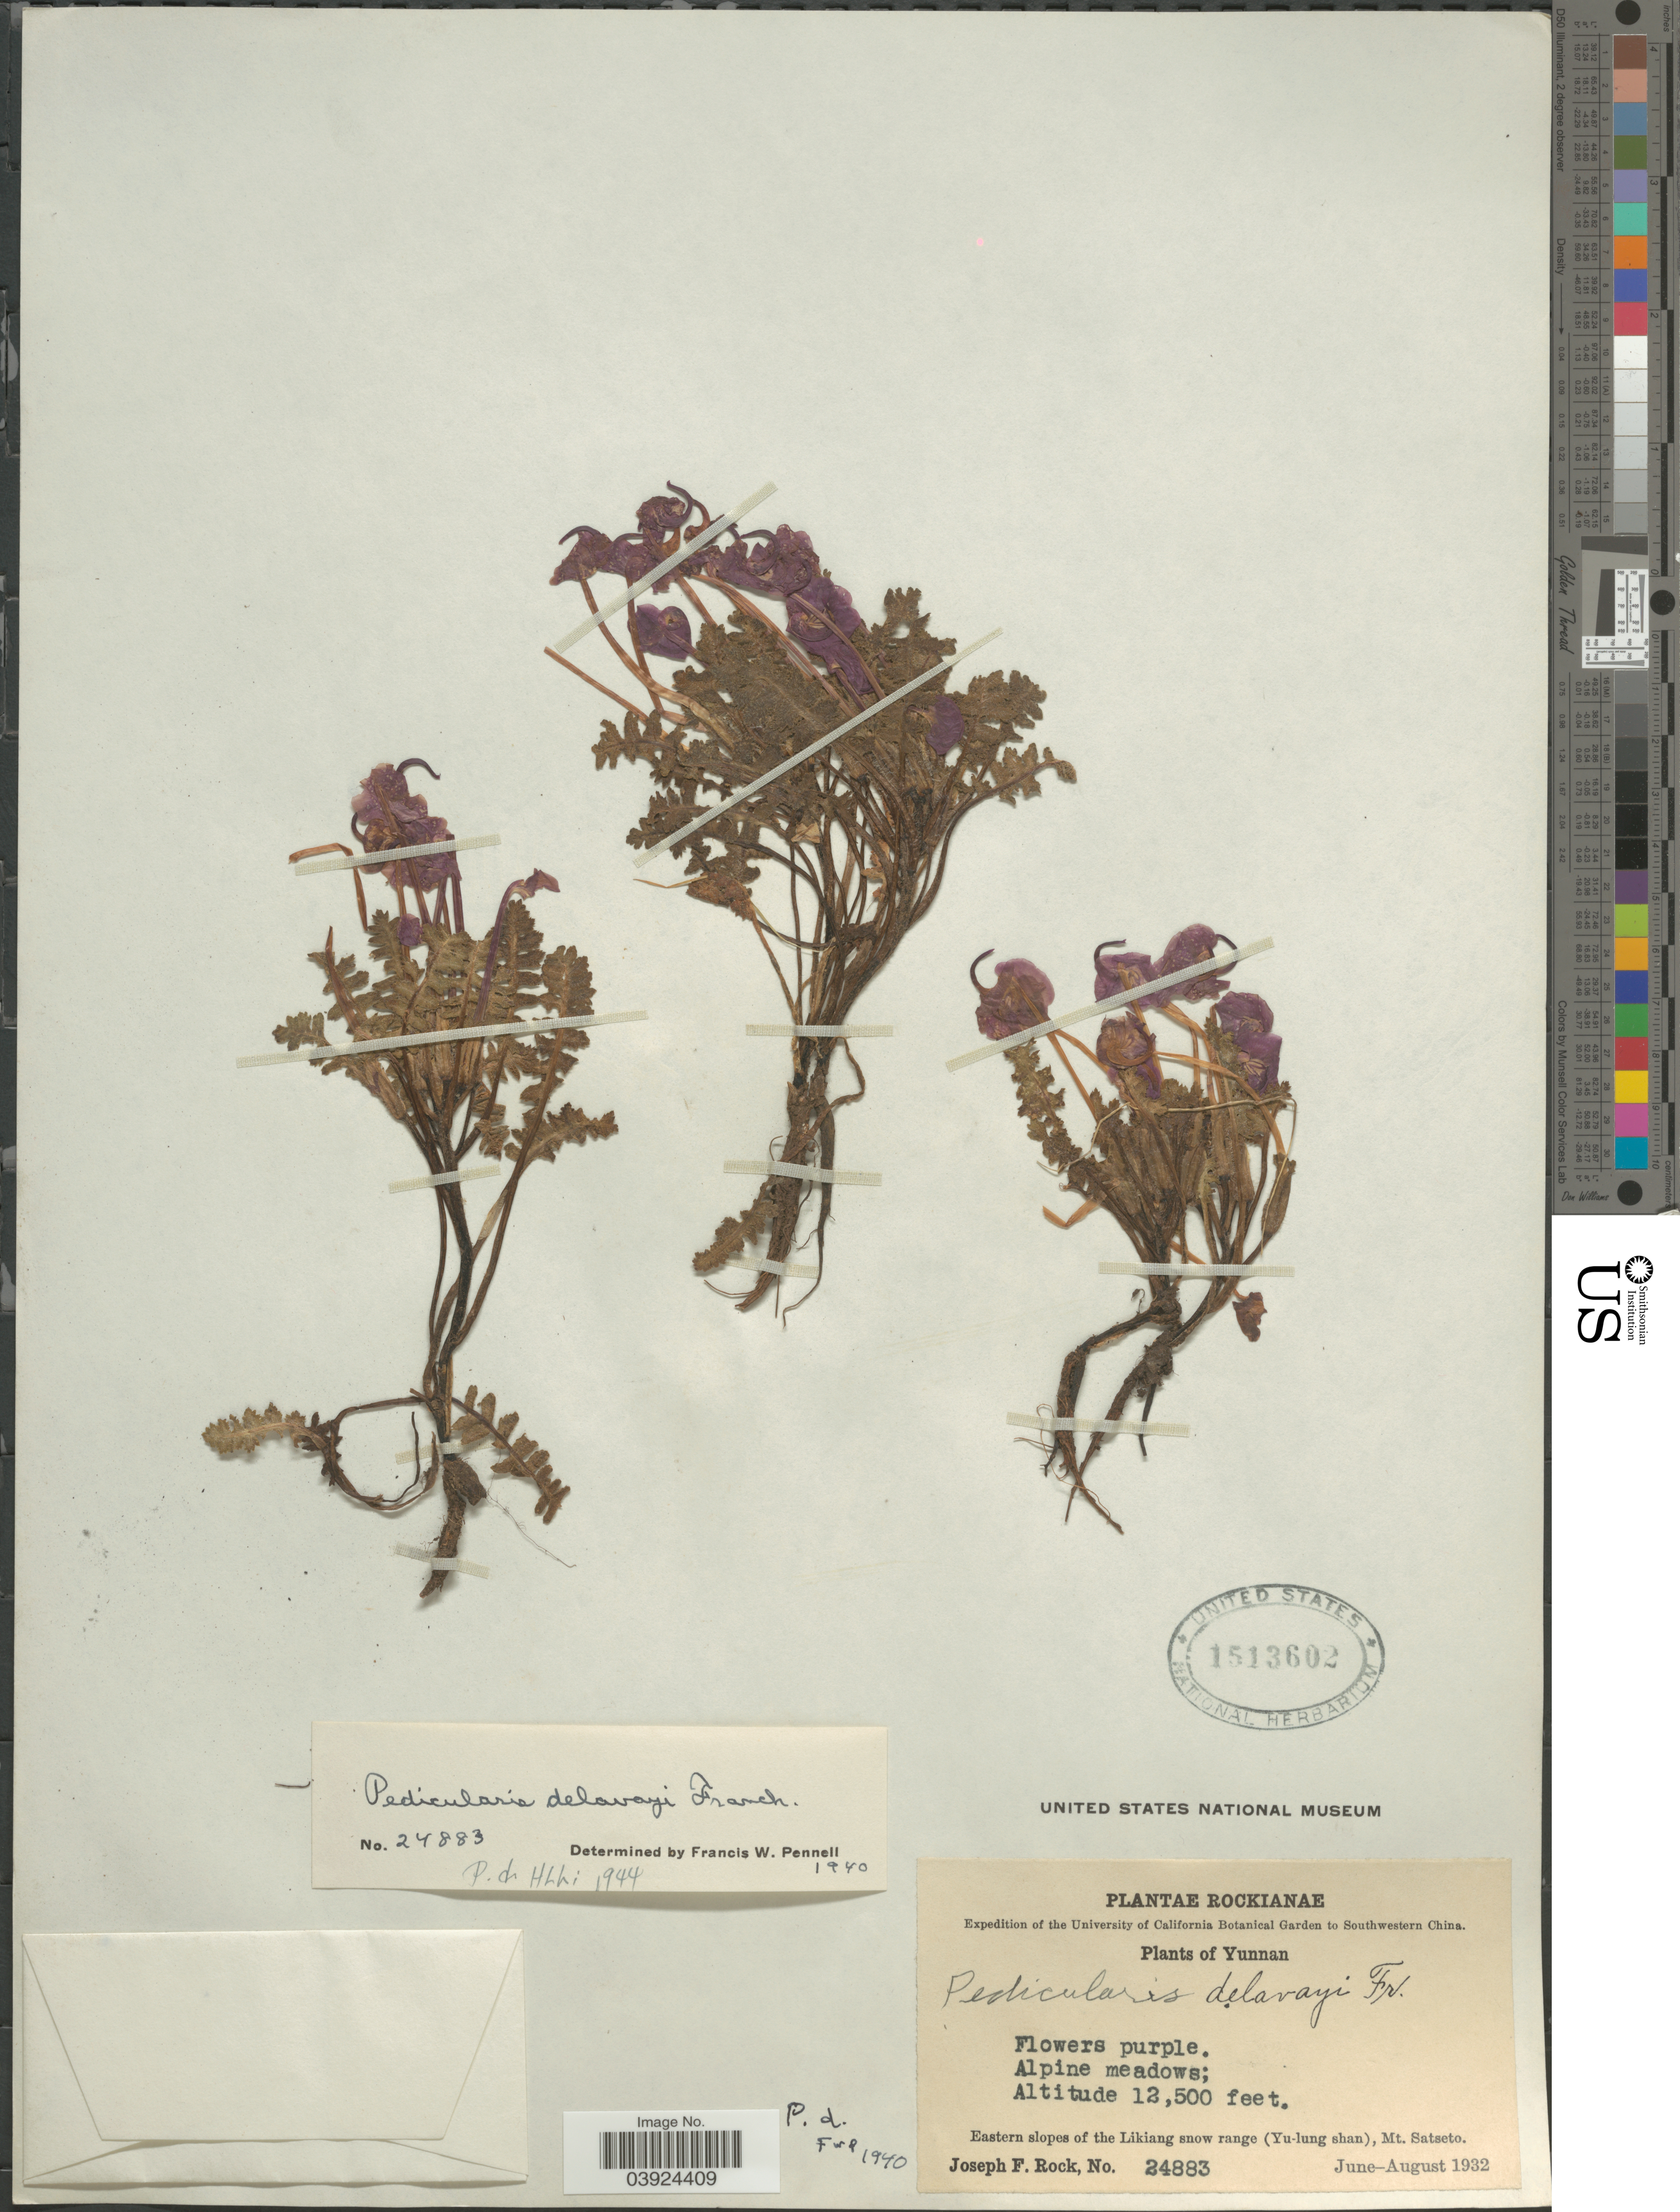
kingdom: Plantae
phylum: Tracheophyta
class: Magnoliopsida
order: Lamiales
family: Orobanchaceae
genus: Pedicularis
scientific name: Pedicularis delavayi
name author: Franch. ex Maxim.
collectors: J. F. Rock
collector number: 24883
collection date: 1932-06/1932-08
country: China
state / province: Yunnan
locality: Southwestern China. Eastern slopes of the Likiang snow range (Yu-lang shan), Mt. Satseto.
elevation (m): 3810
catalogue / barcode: US 1513602